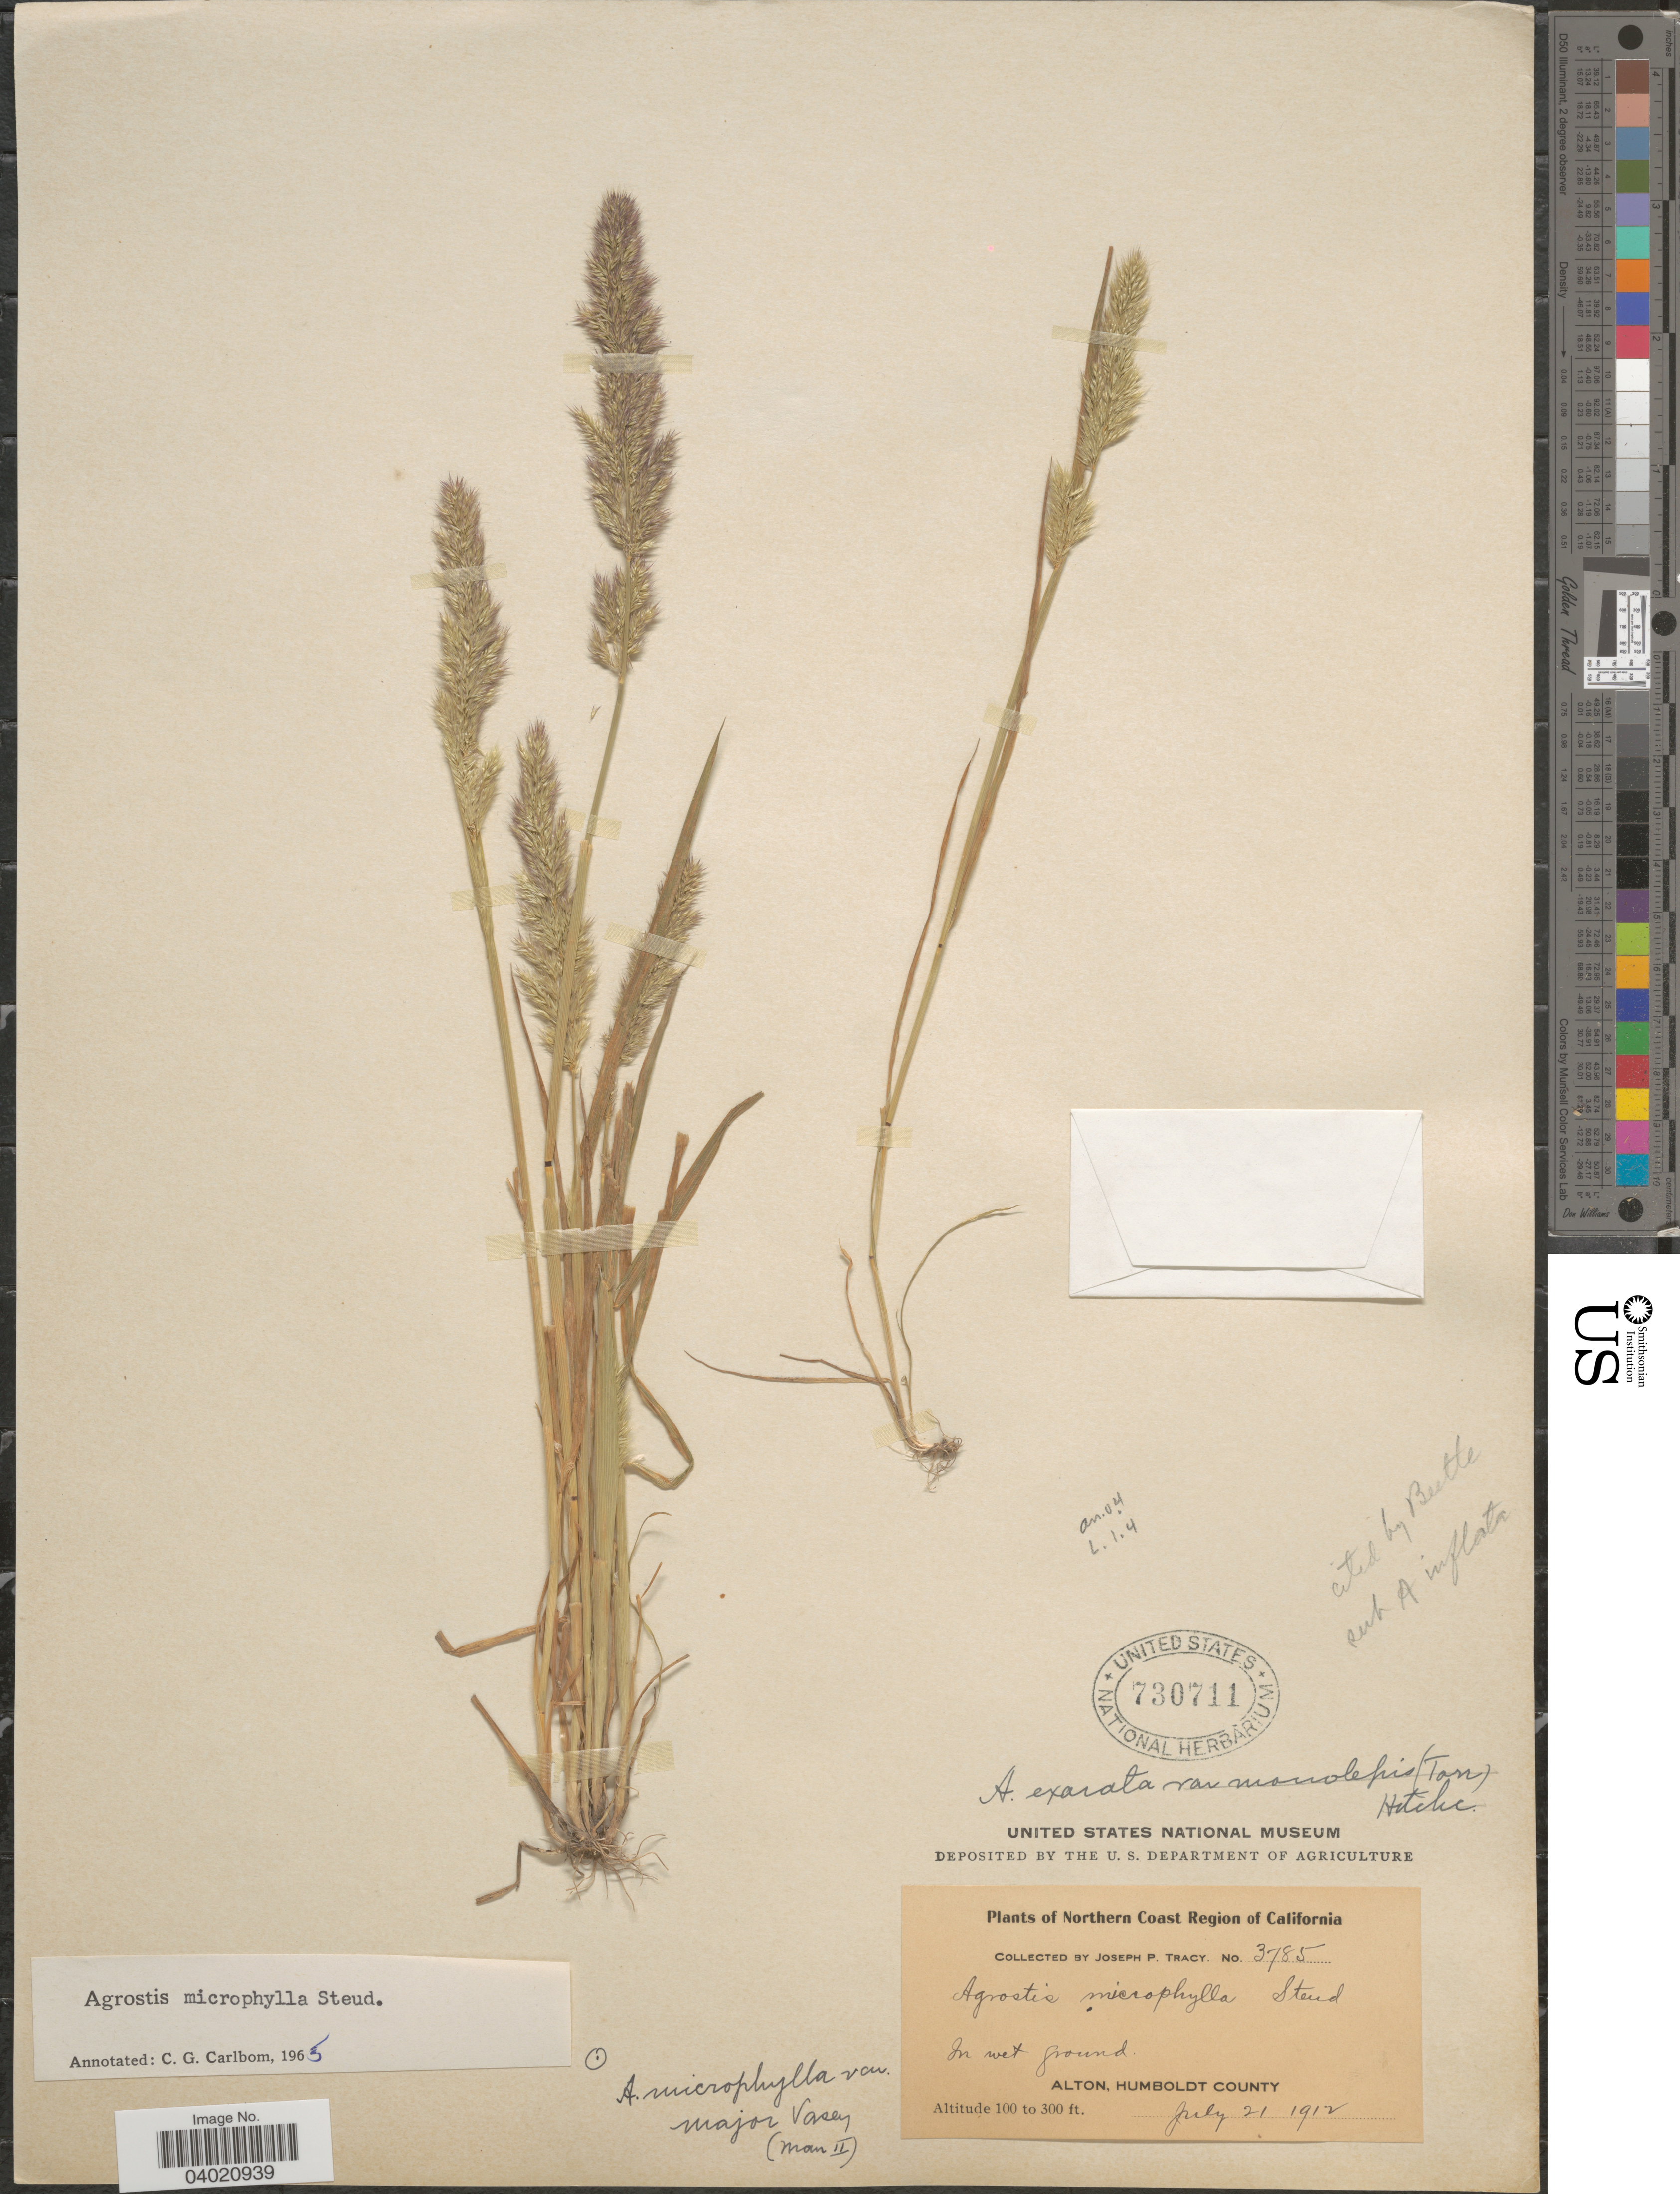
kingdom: Plantae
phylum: Tracheophyta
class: Liliopsida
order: Poales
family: Poaceae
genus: Agrostis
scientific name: Agrostis microphylla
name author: Steud.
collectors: J. Tracy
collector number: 3785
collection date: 1912-07-21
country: United States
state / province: California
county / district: Humboldt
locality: Northern Coast Region of California. Alton, Humboldt County.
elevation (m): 30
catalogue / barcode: US 730711